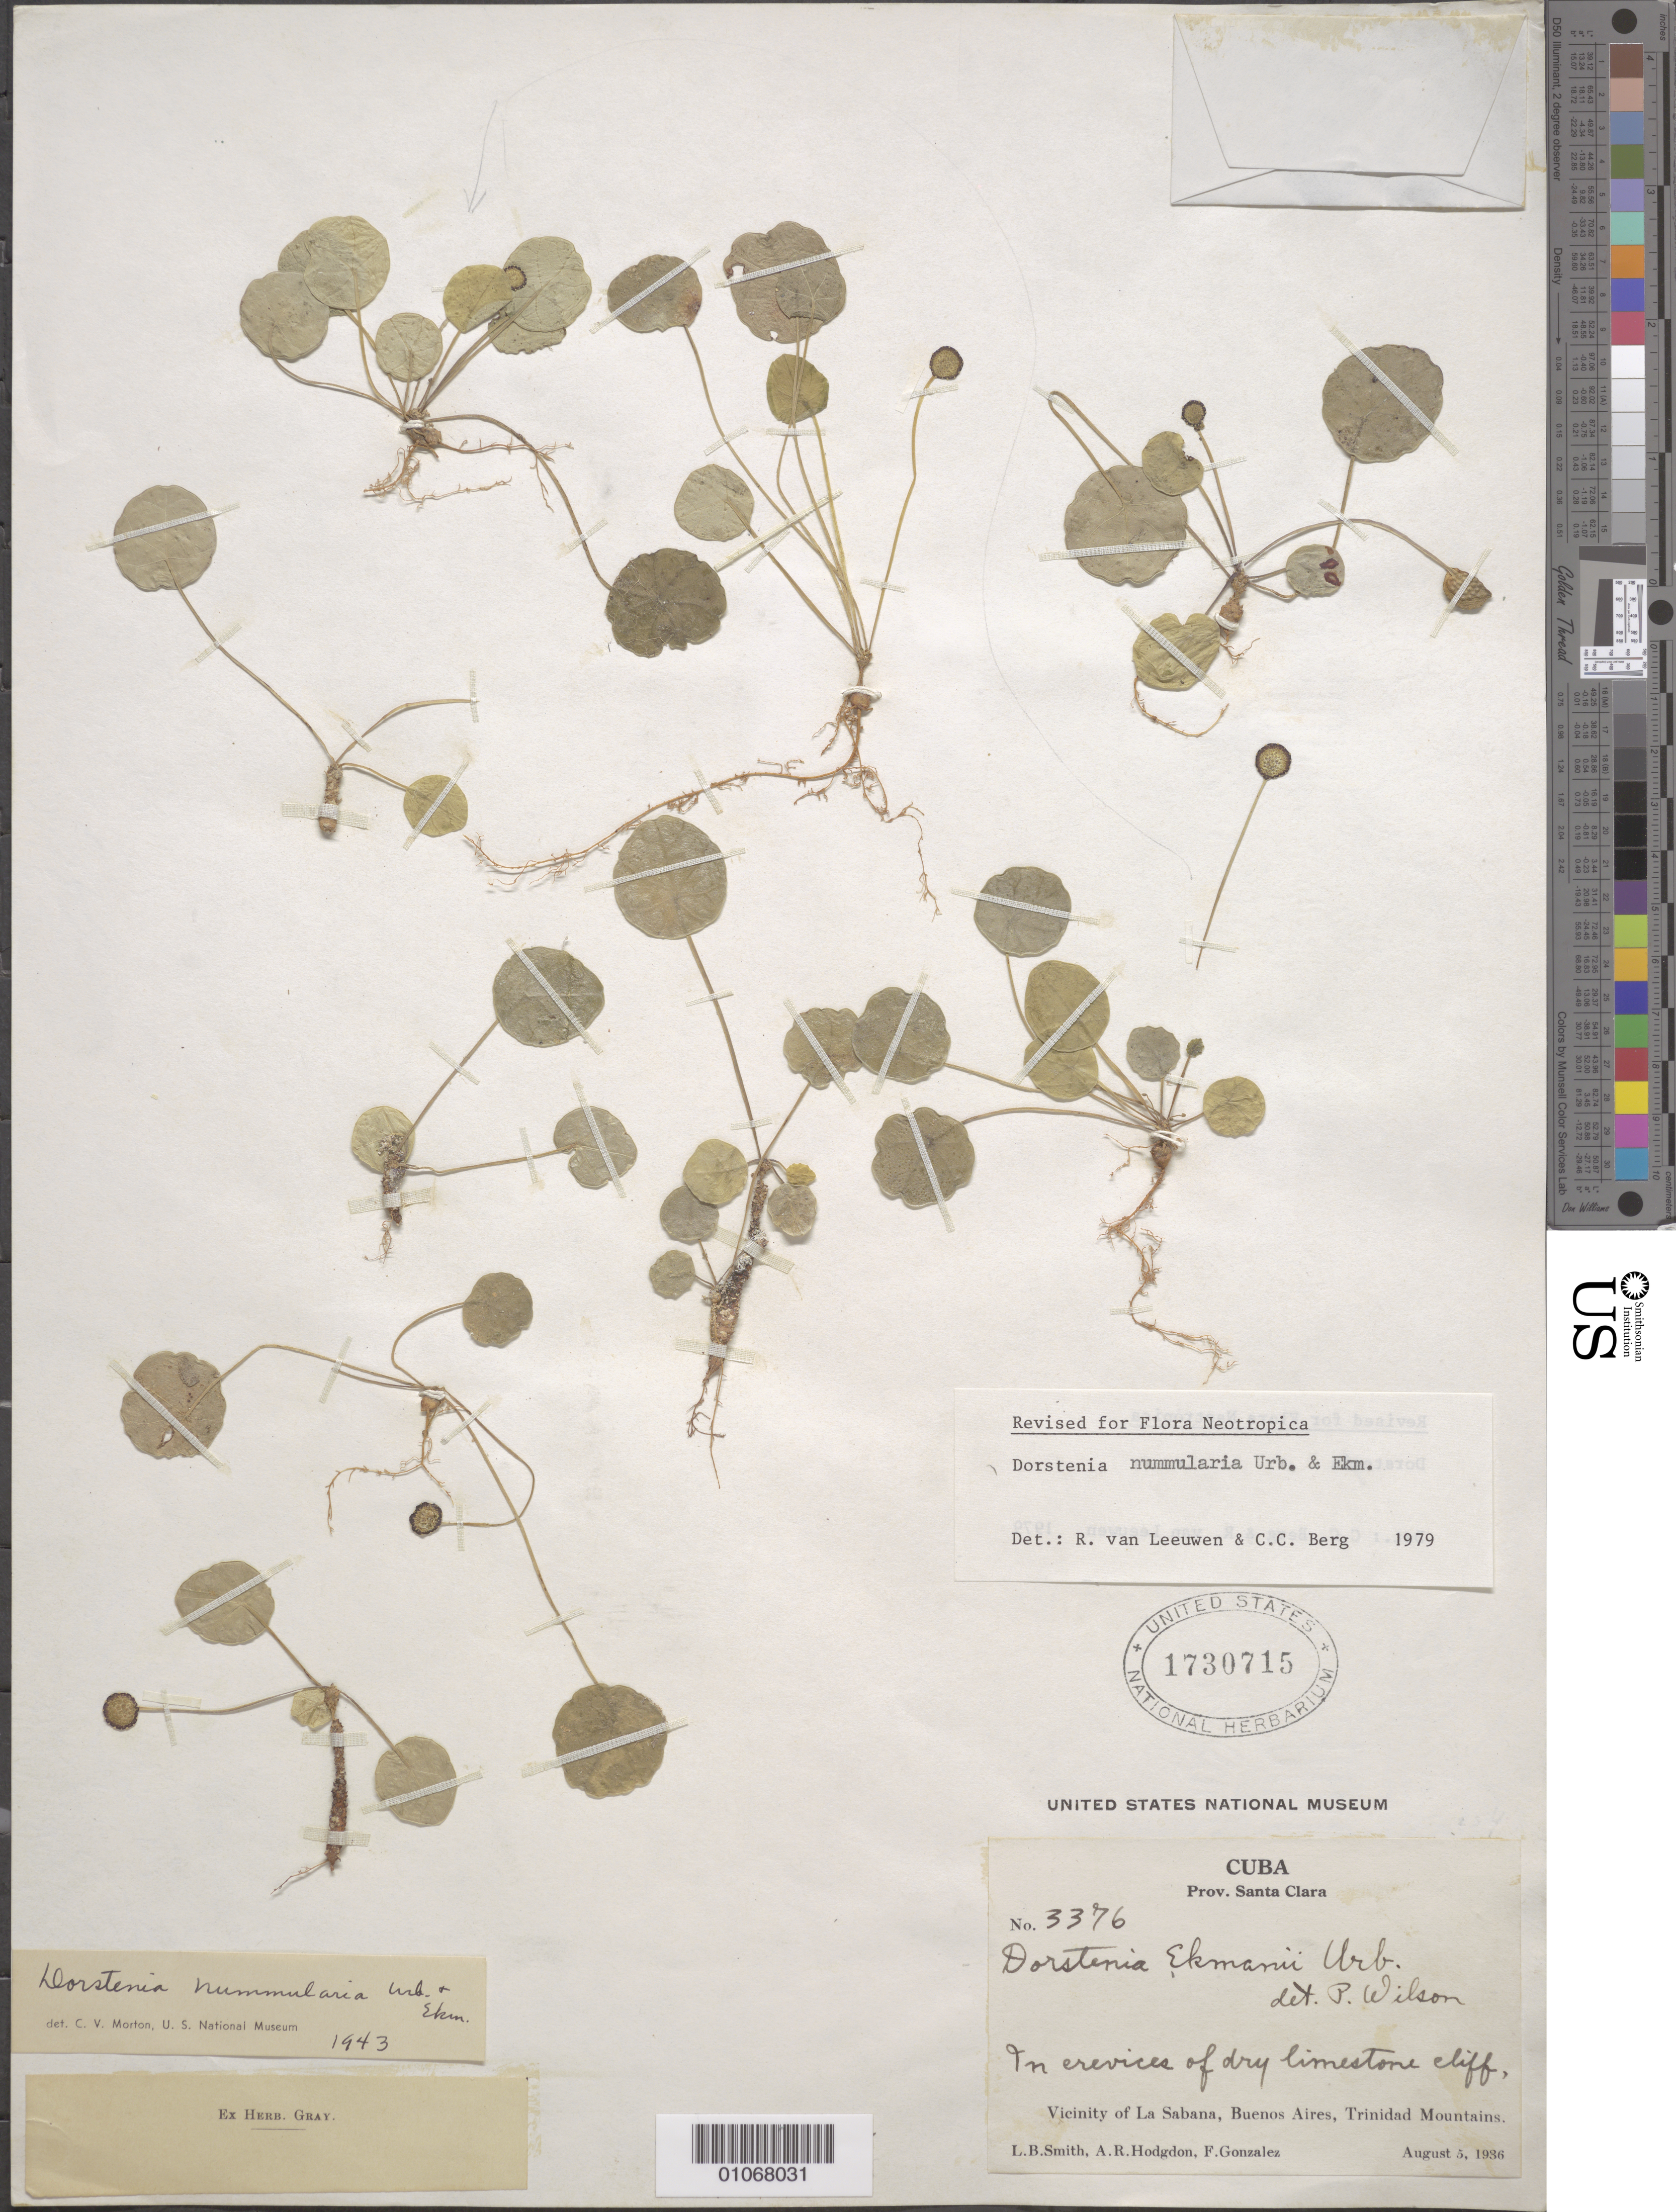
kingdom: Plantae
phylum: Tracheophyta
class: Magnoliopsida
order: Rosales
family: Moraceae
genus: Dorstenia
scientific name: Dorstenia nummularia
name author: Urb. & Ekman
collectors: L. Smith, A. R. Hodgdon & F. Gonzalez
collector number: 3376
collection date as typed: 05 Aug 1936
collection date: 1936-08-05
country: Cuba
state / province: Villa Clara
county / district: Santa Clara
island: Cuba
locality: Vicinity of La Sabana, Buenos Aires, Trinidad Mountains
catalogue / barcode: US 1730715